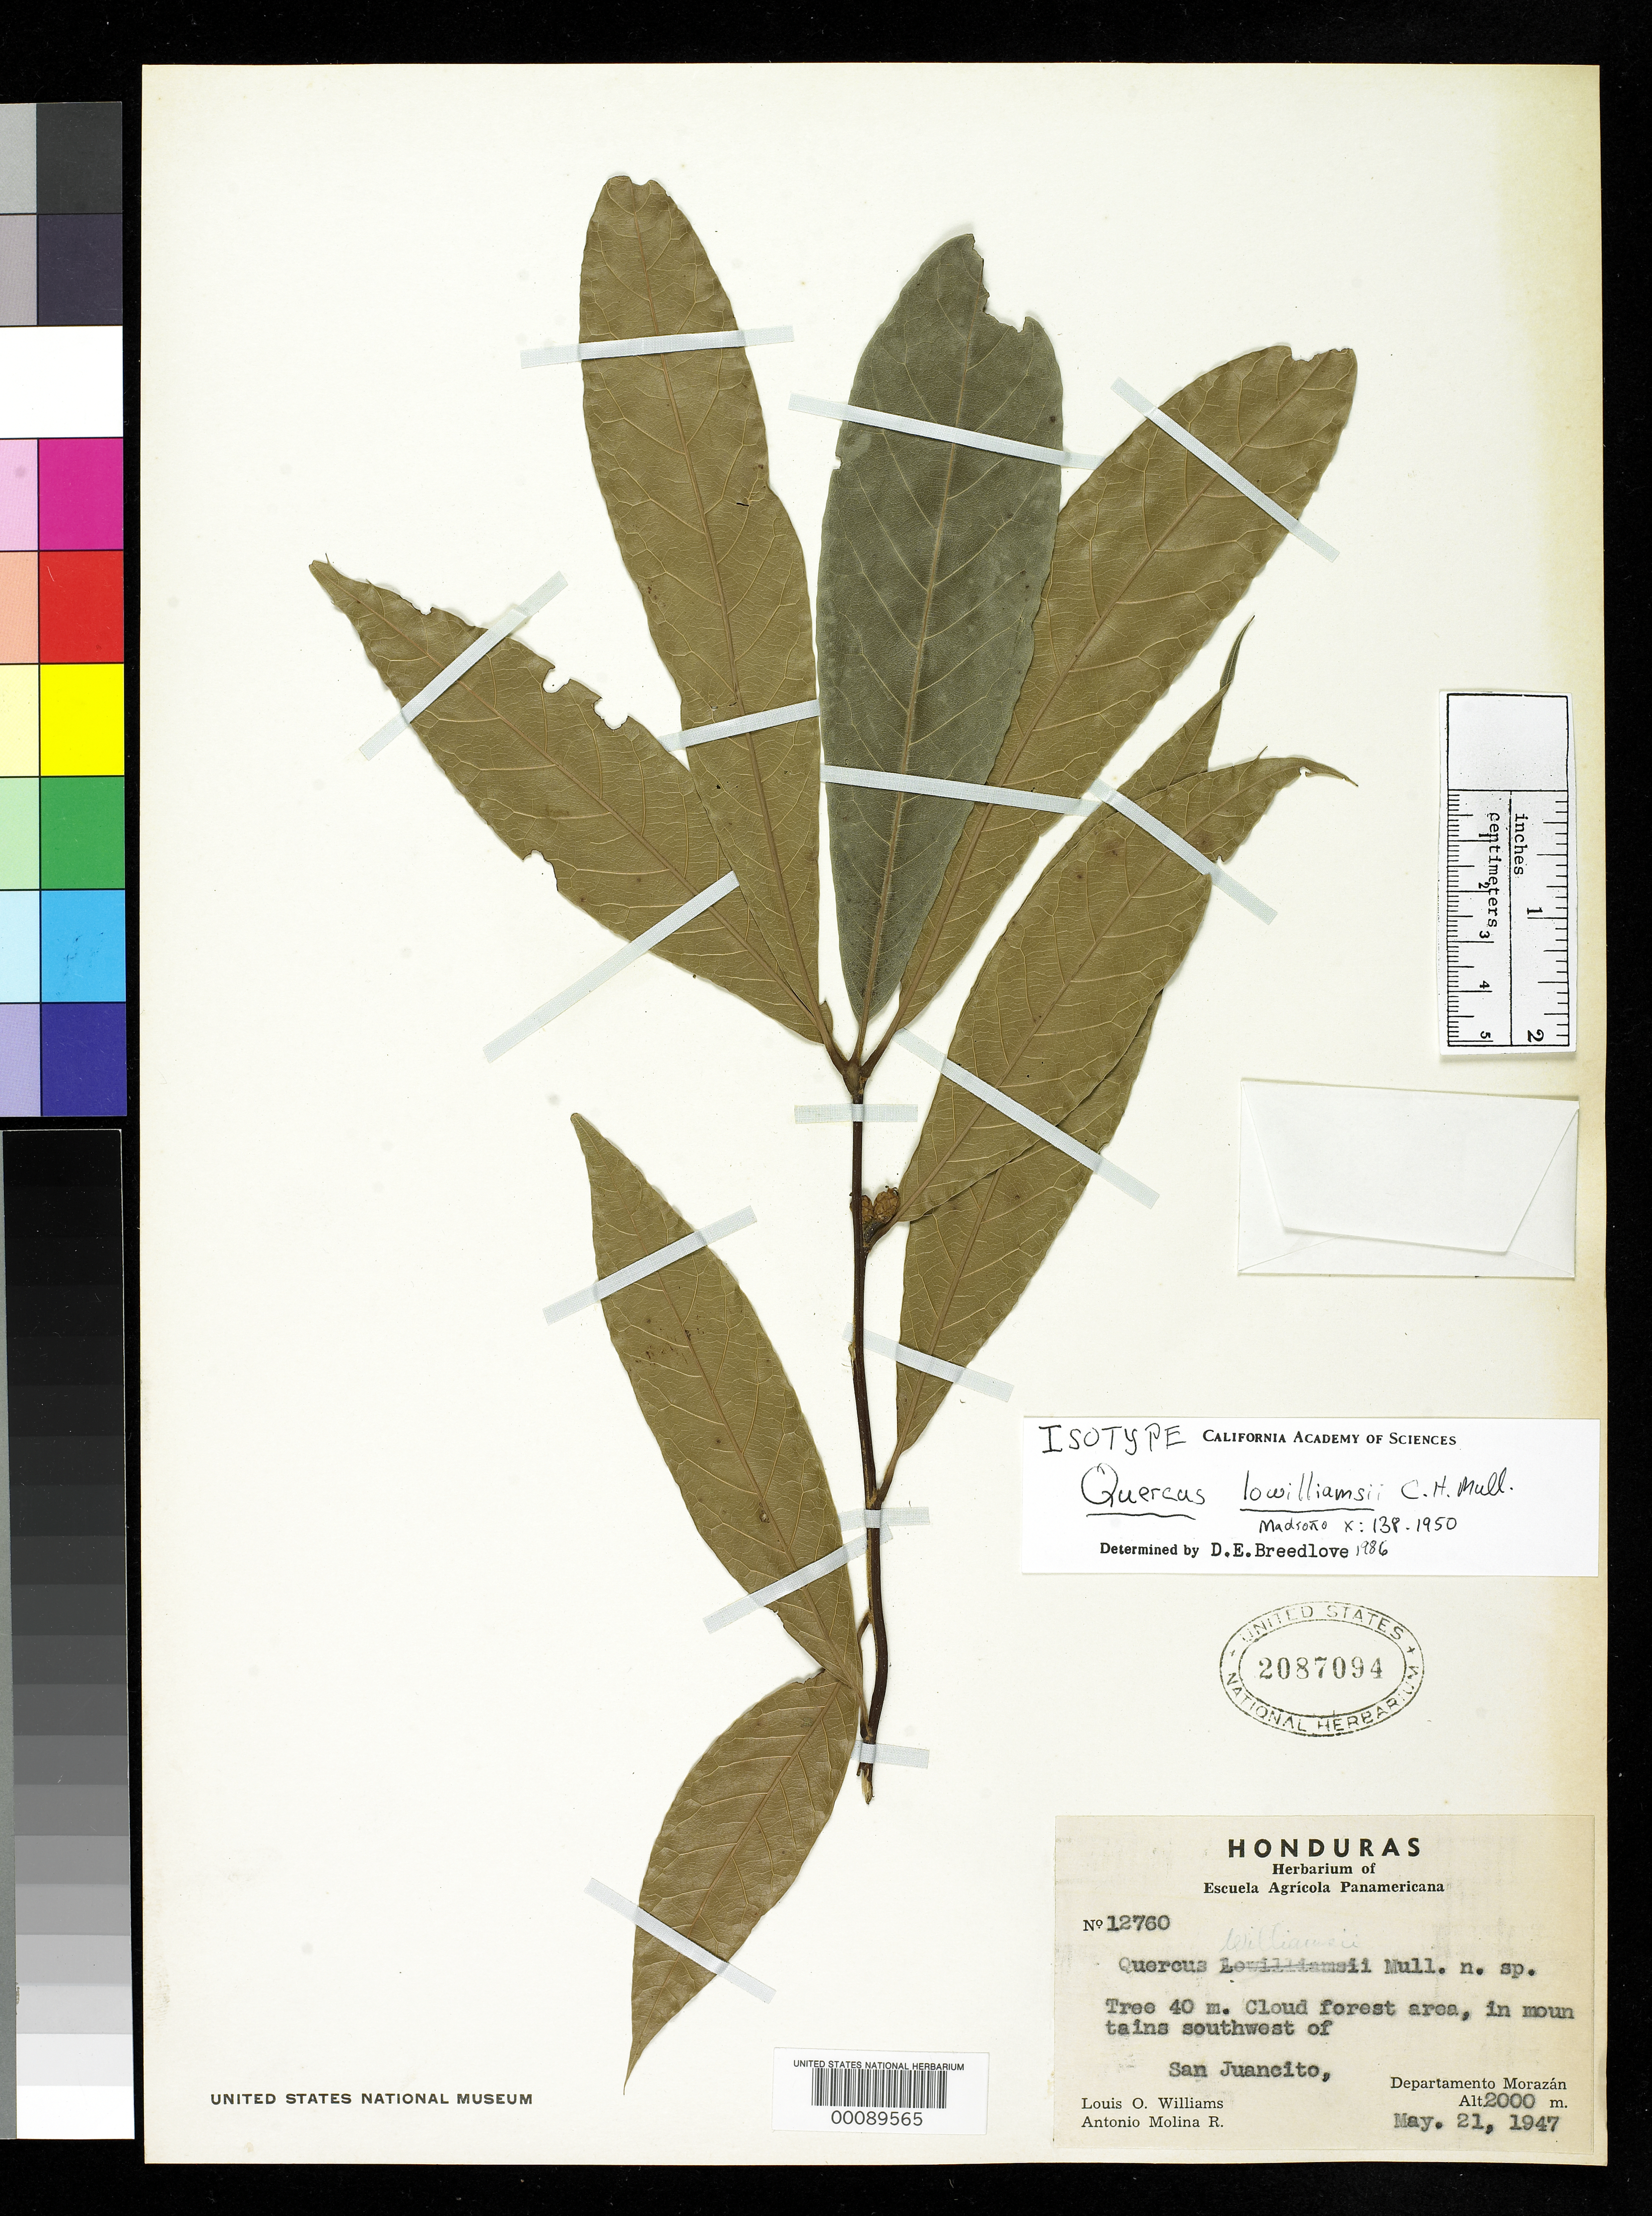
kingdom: Plantae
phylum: Tracheophyta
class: Magnoliopsida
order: Fagales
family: Fagaceae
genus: Quercus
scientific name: Quercus lowilliamsii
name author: C.H. Mull.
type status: Isotype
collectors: L. O. Williams & A. Molina R.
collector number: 12760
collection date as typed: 21 May 1947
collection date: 1947-05-21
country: Honduras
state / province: Fco. Morazán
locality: Mts. SW of San Juancito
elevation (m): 2000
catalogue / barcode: US 208794